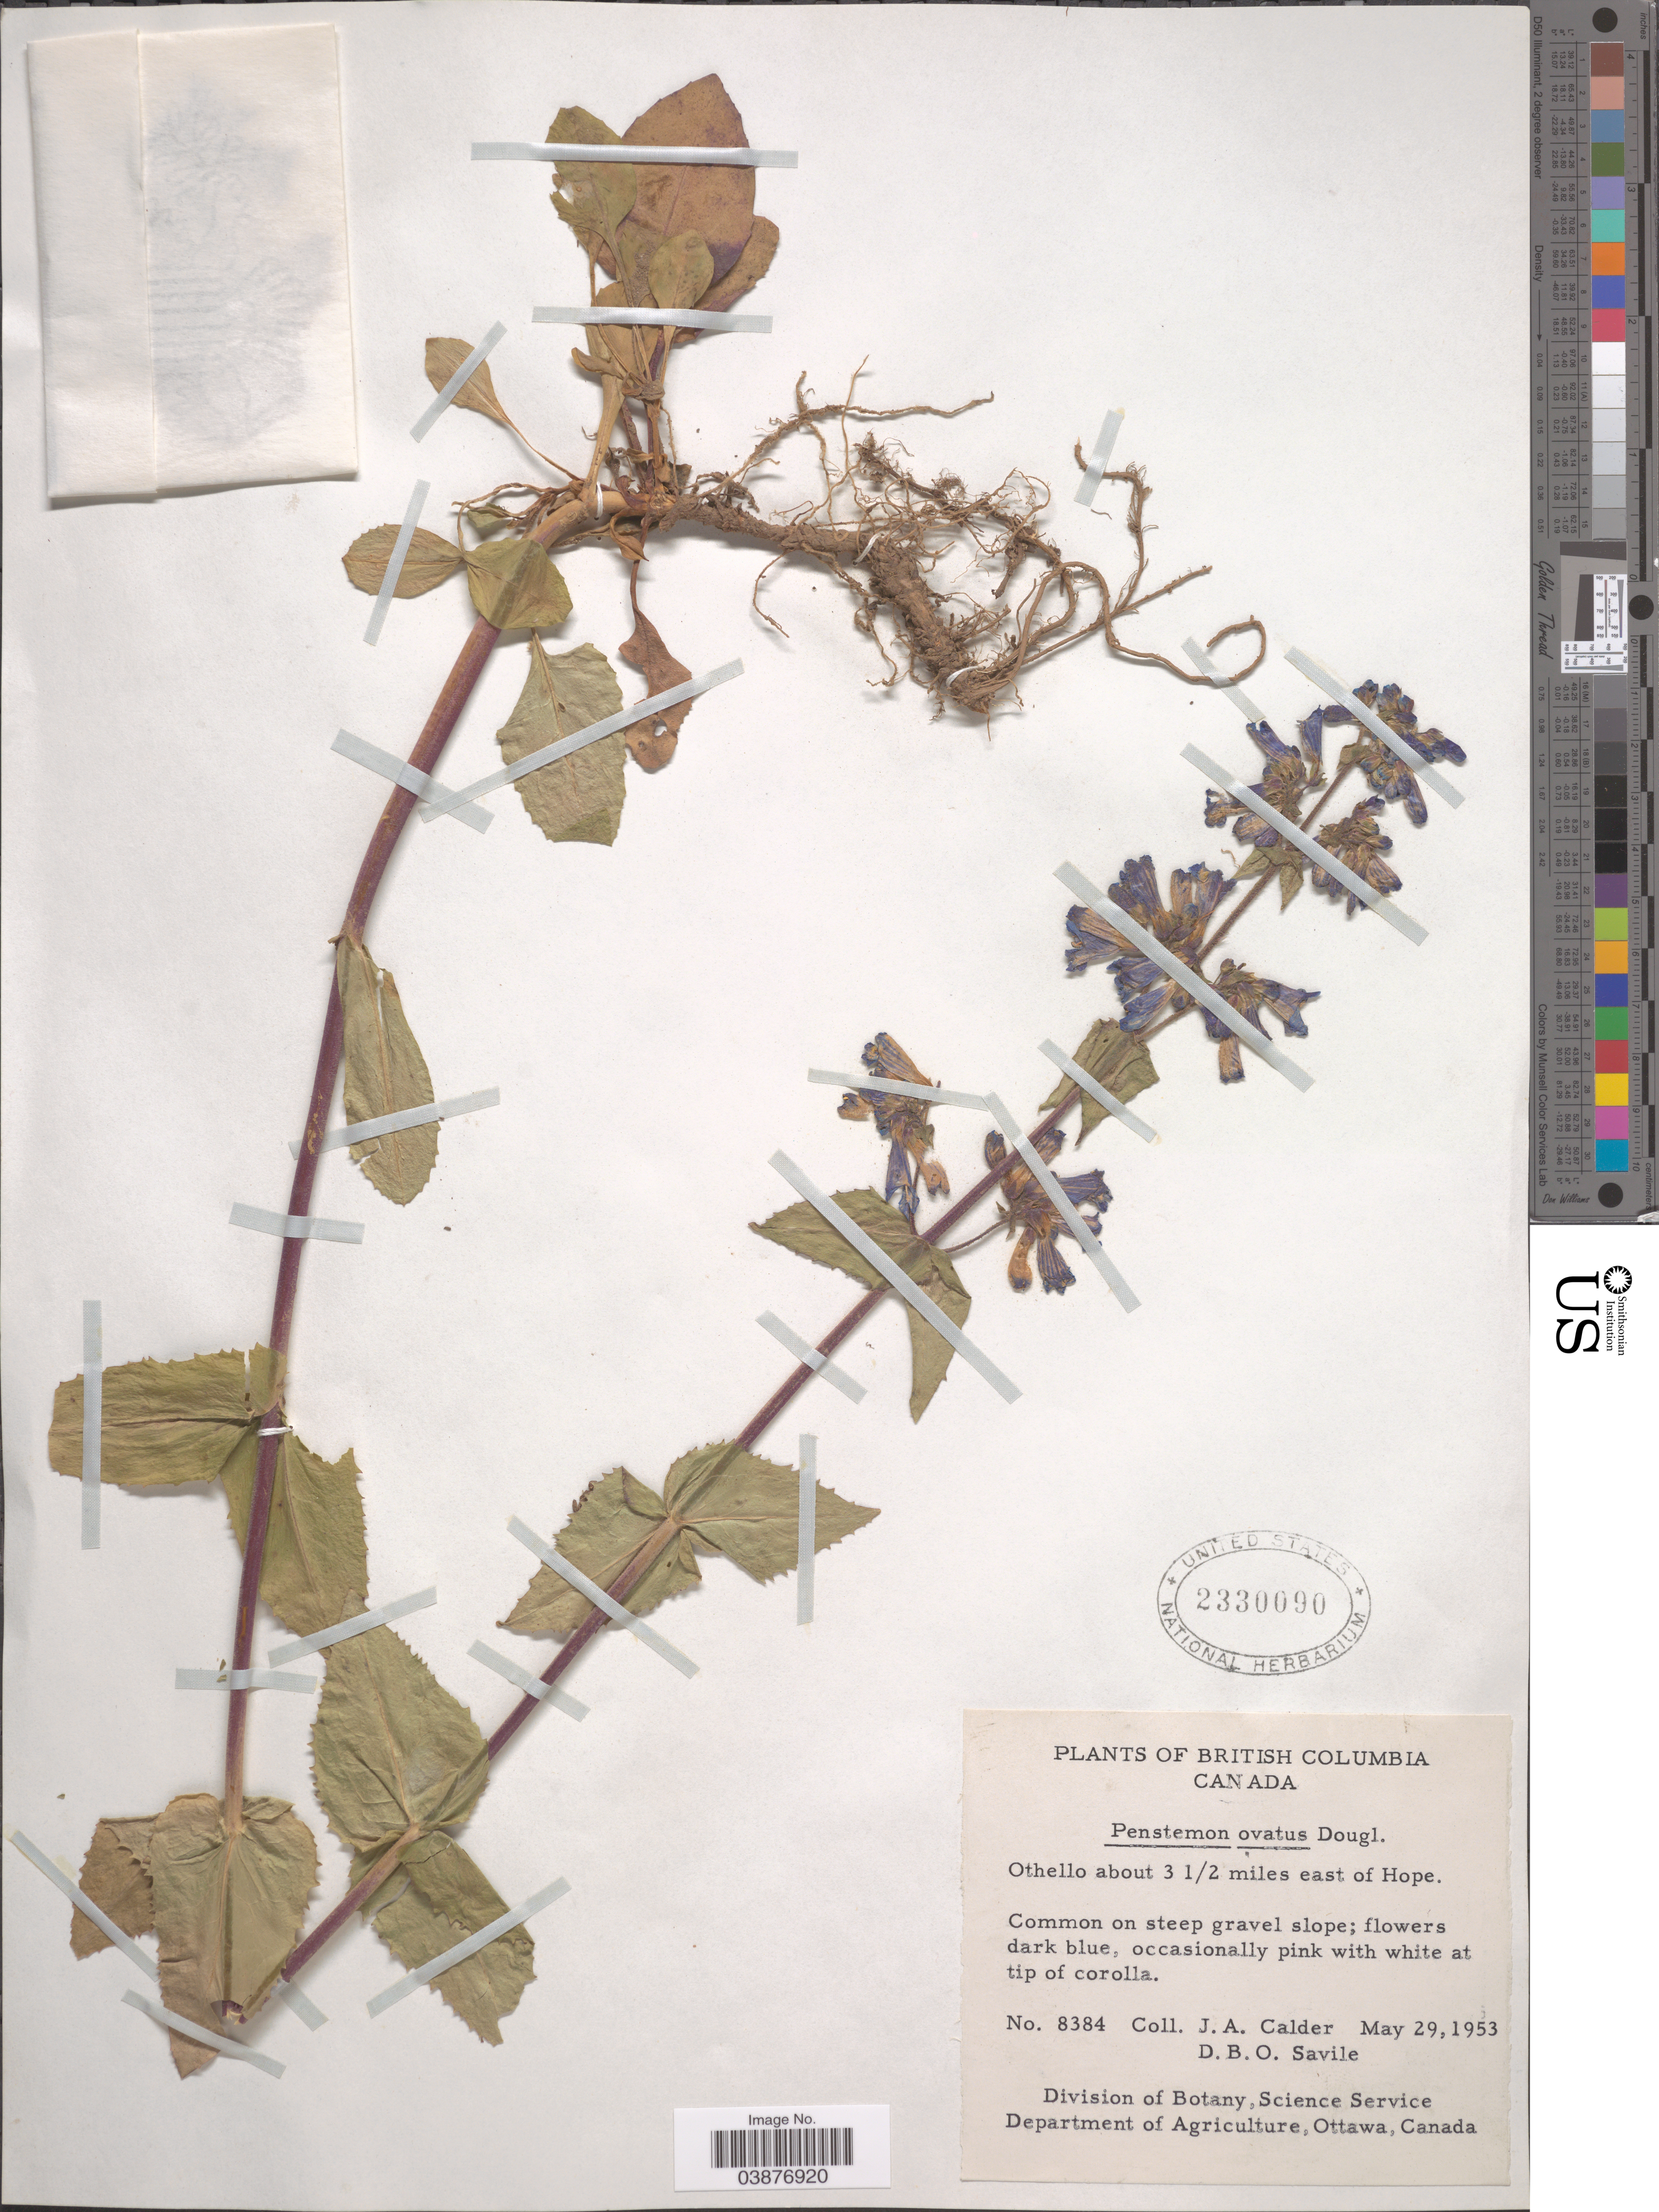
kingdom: Plantae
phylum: Tracheophyta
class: Magnoliopsida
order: Lamiales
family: Plantaginaceae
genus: Penstemon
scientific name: Penstemon ovatus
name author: Douglas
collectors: J. A. Calder & D. Savile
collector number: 8384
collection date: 1953-05-29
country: Canada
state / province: British Columbia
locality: Othello about 3½ miles east of Hope.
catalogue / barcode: US 2330090